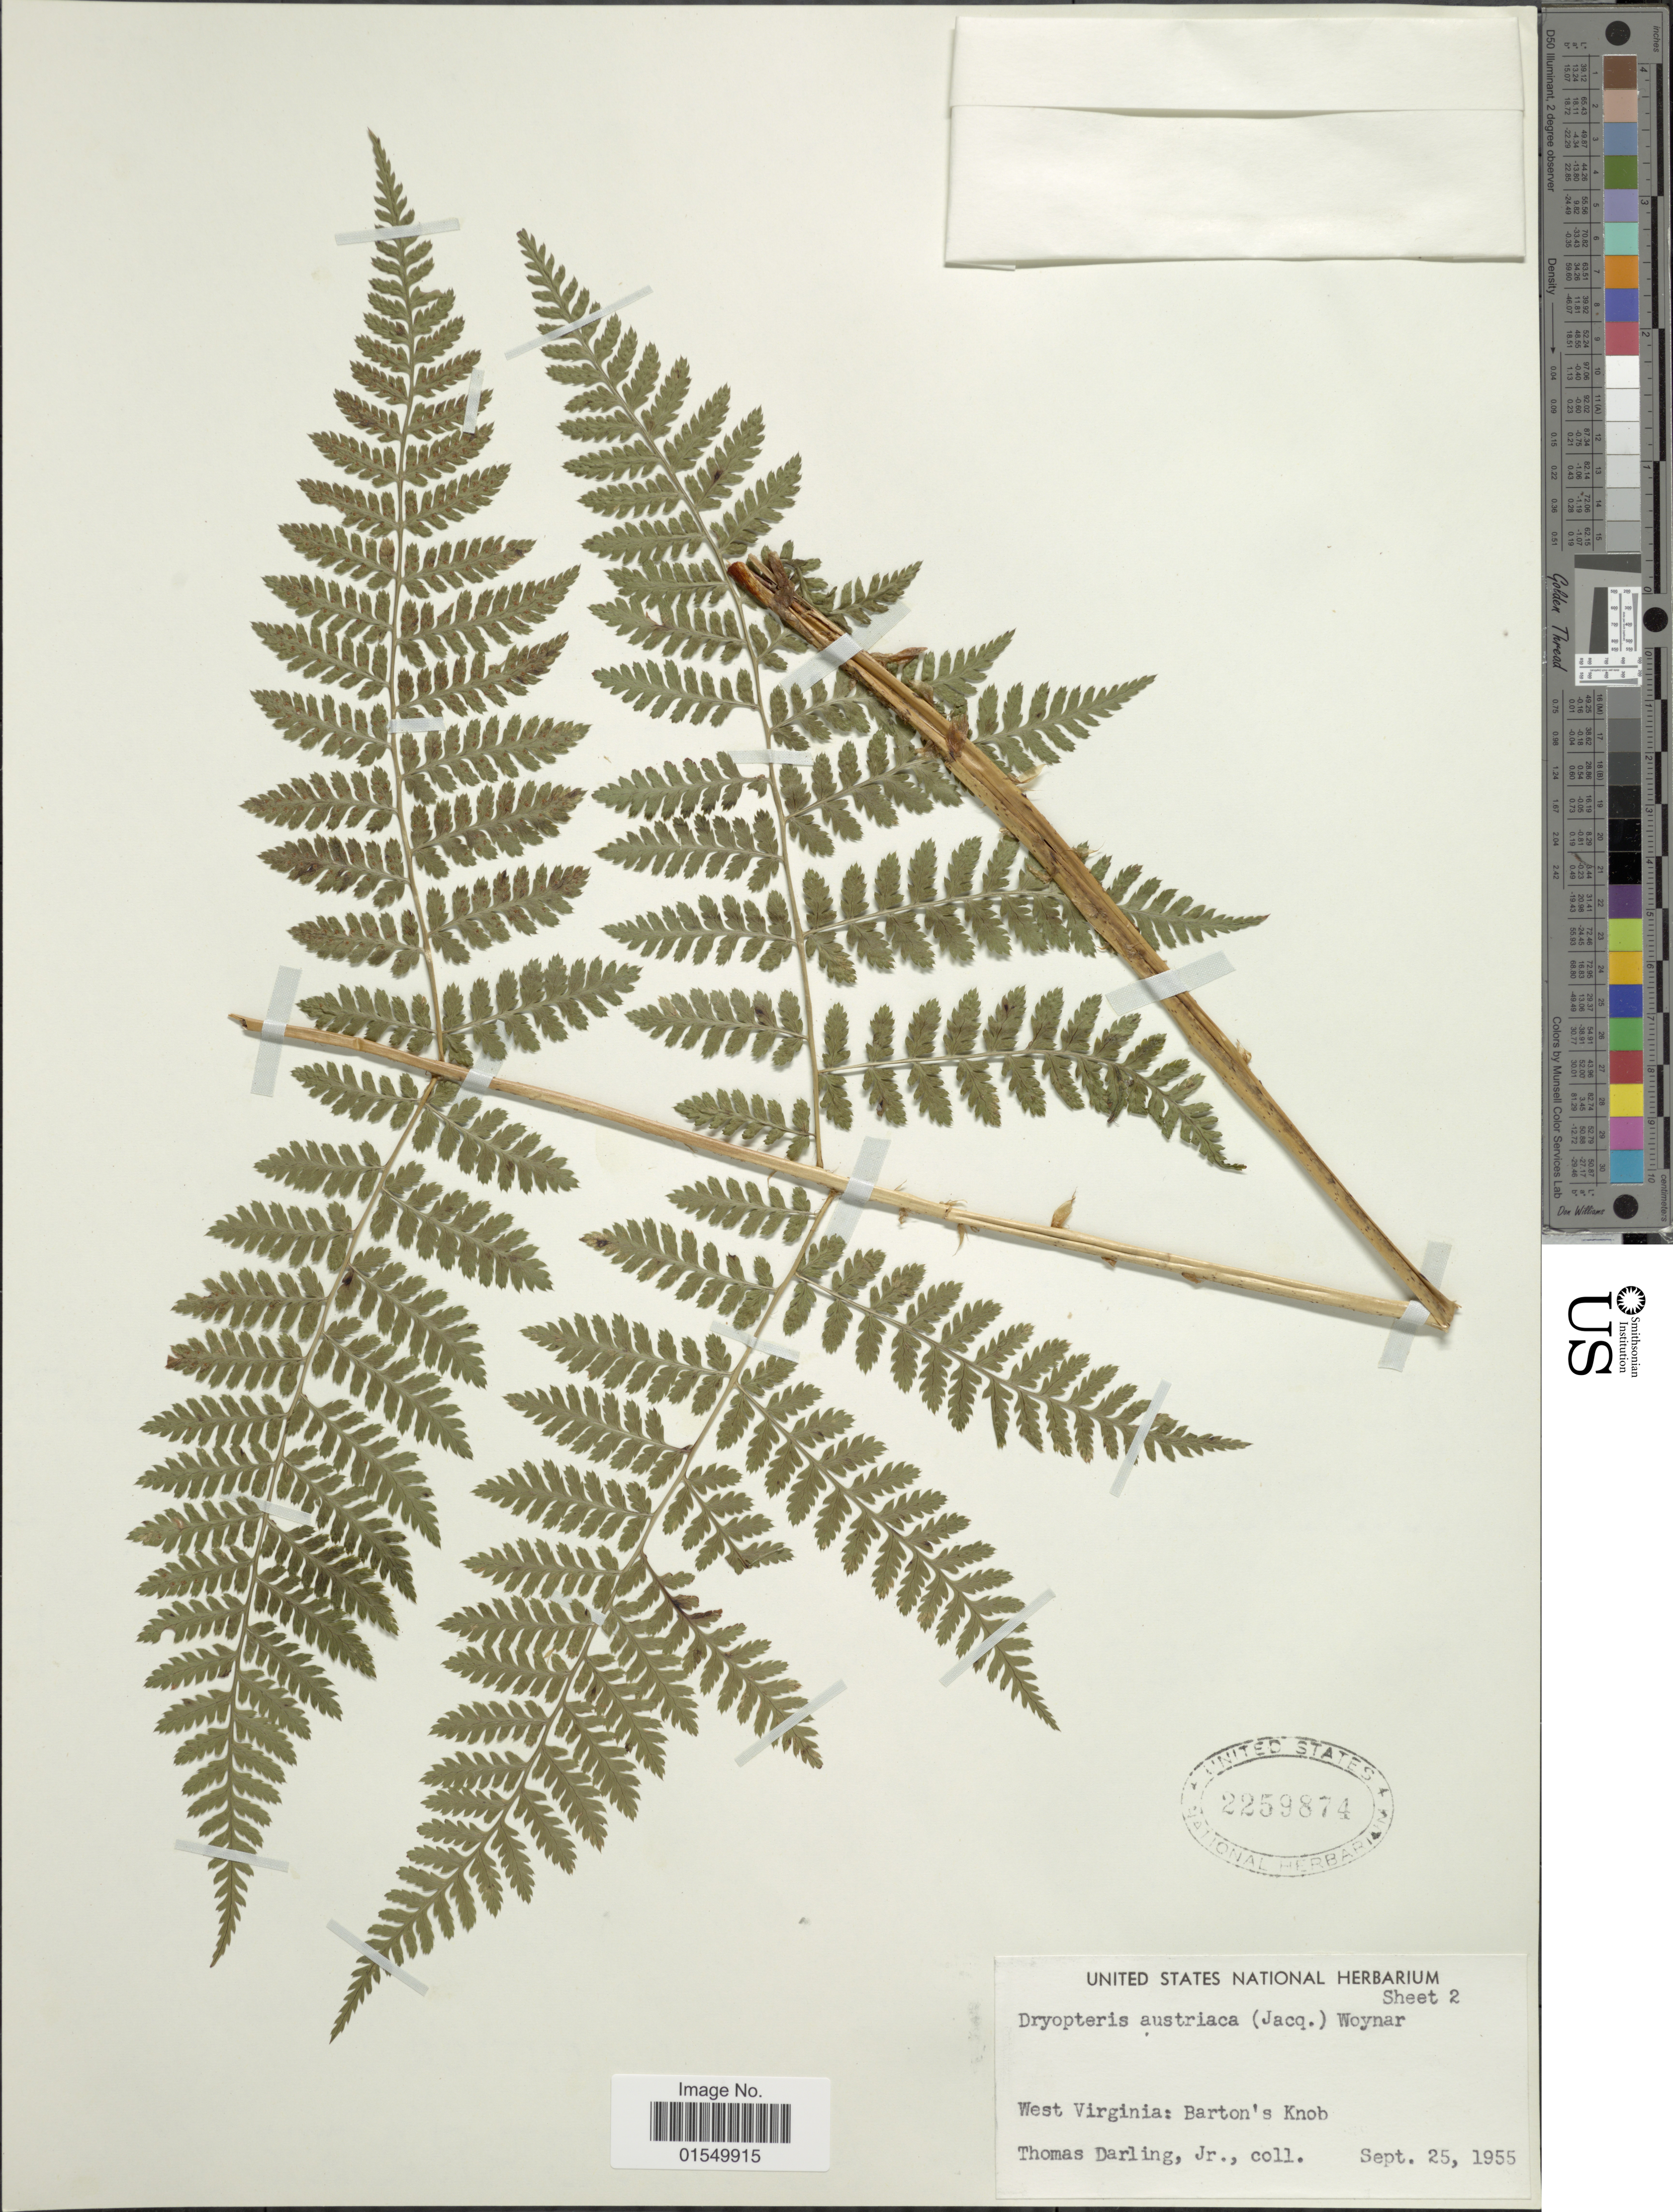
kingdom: Plantae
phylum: Tracheophyta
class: Polypodiopsida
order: Polypodiales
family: Dryopteridaceae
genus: Dryopteris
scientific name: Dryopteris campyloptera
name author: Clarkson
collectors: T. Darling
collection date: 1955-09-25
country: United States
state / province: West Virginia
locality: West Virginia: Barton's Knob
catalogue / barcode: US 2259874